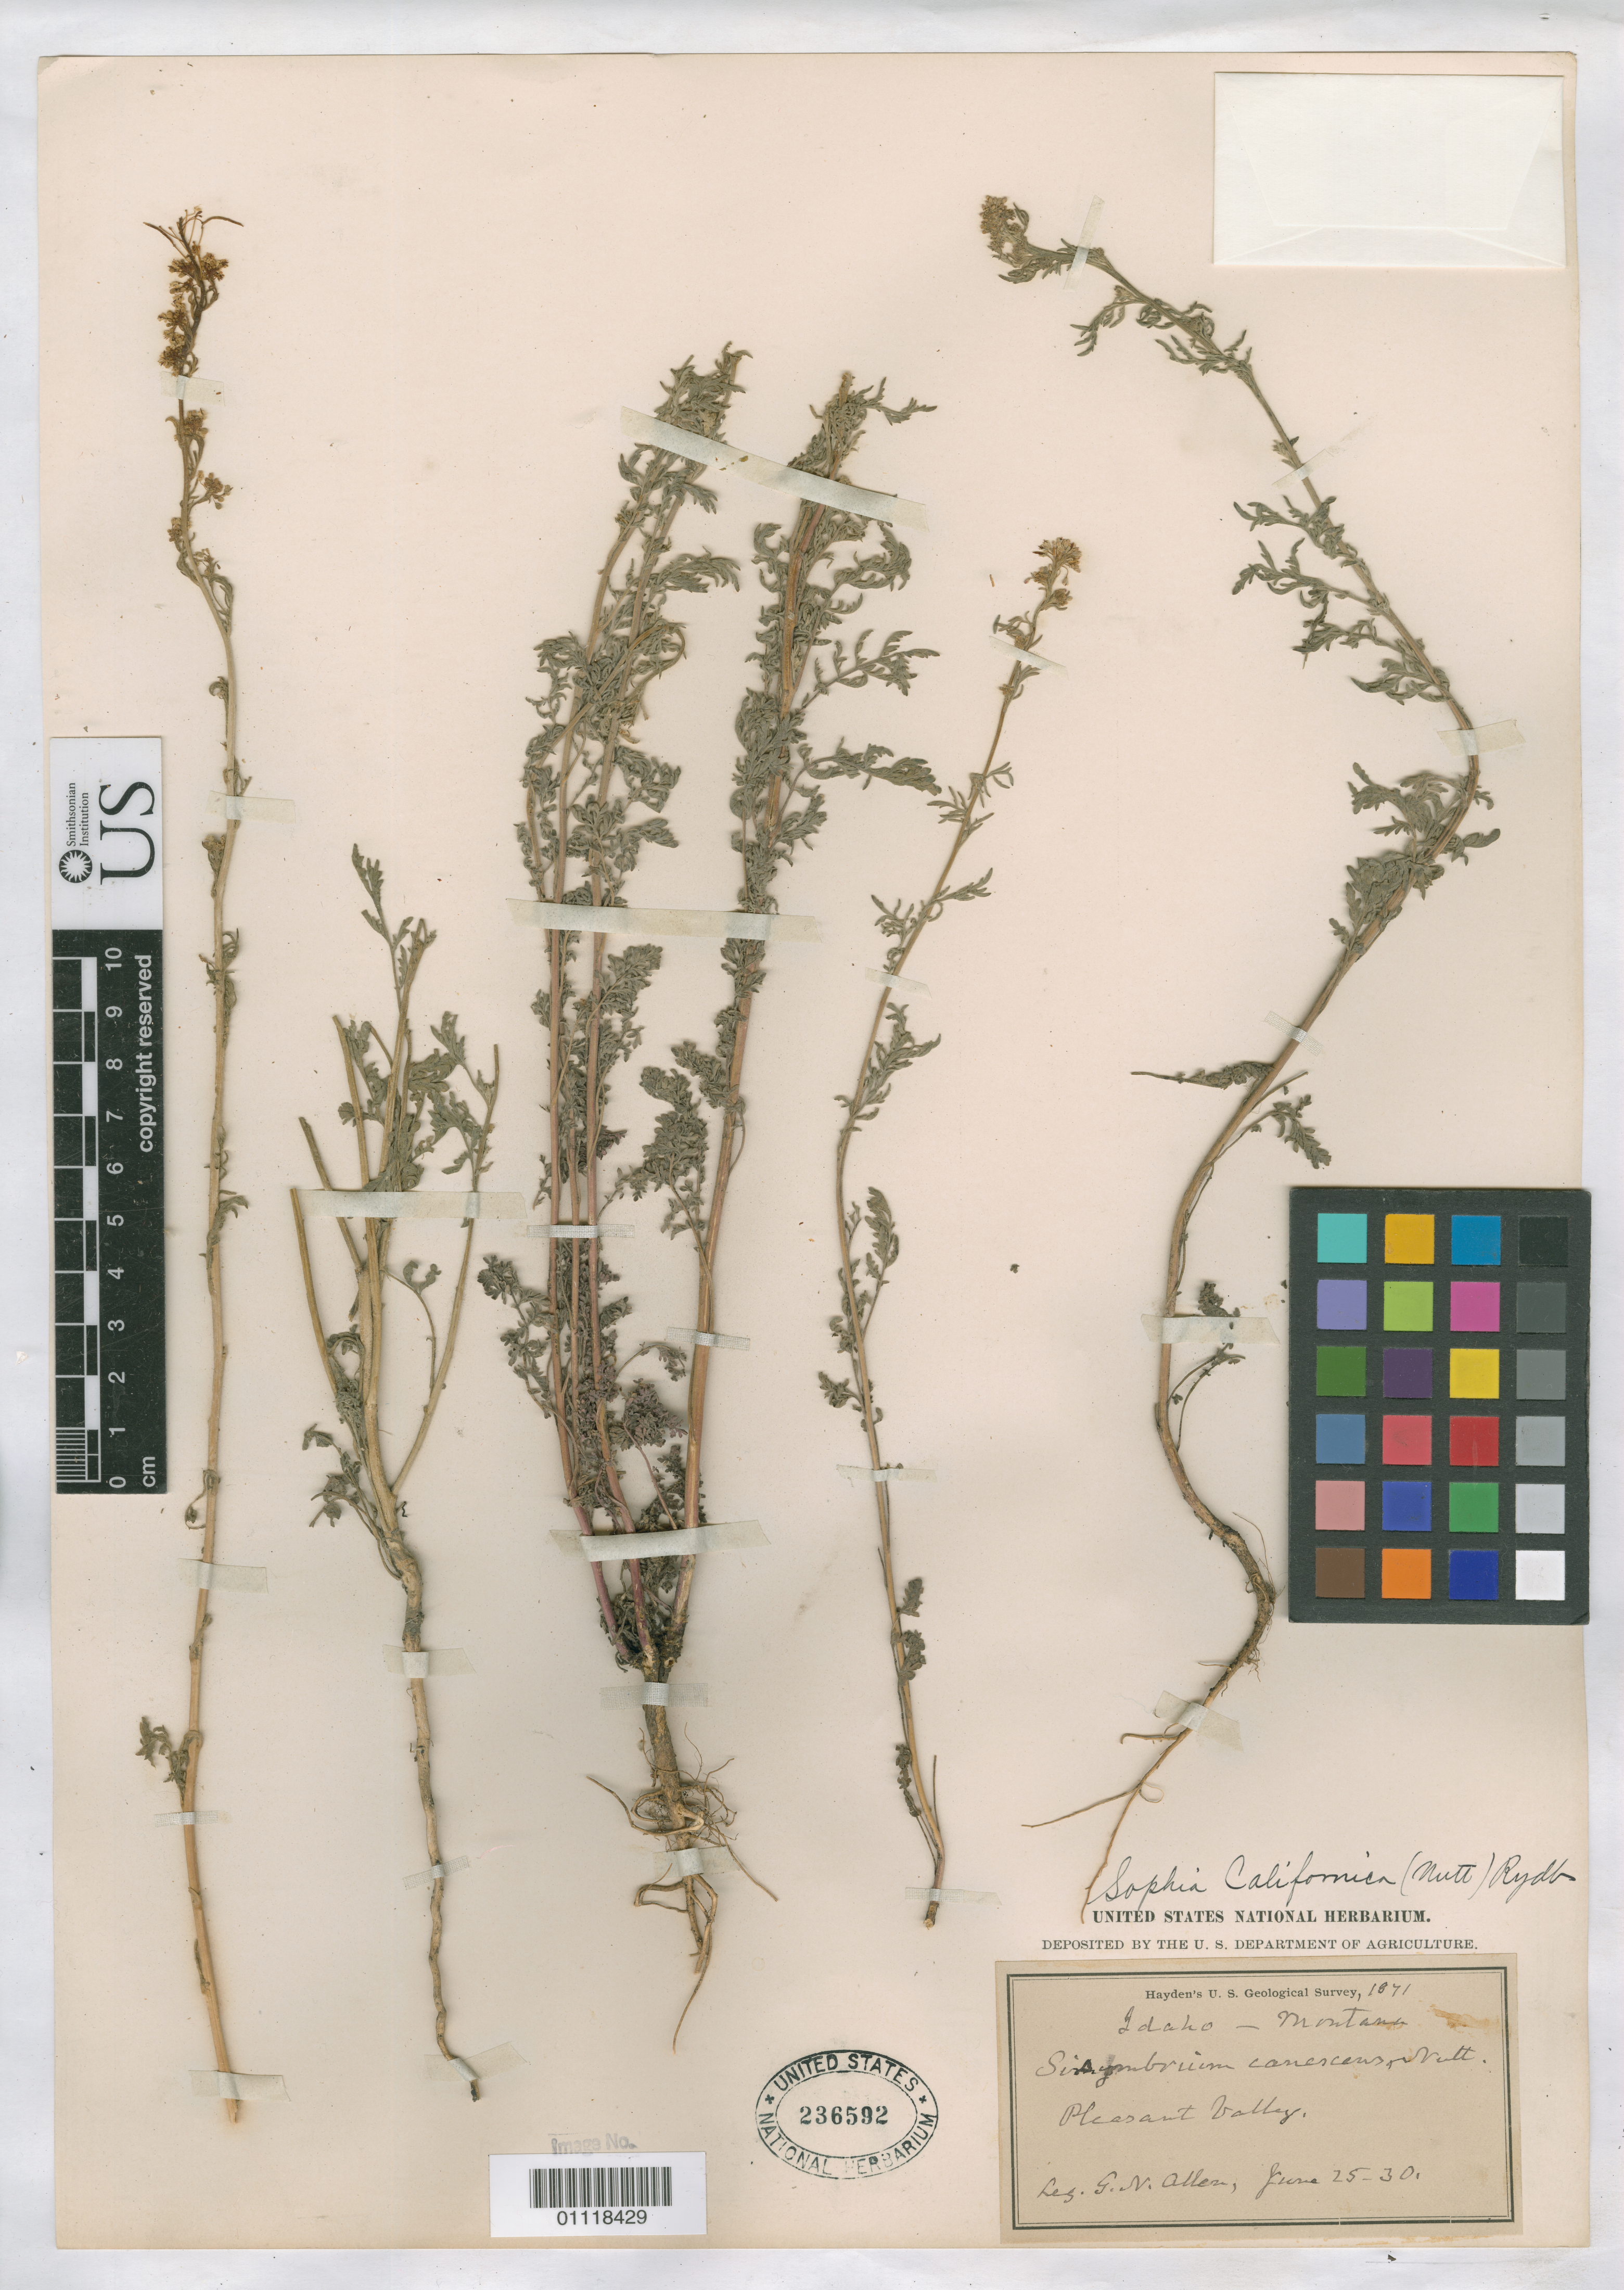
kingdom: Plantae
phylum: Tracheophyta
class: Magnoliopsida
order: Brassicales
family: Brassicaceae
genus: Descurainia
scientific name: Descurainia californica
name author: (A. Gray) O.E. Schulz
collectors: G. N. Allen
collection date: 1871-06-25/1871-06-30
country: United States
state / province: Idaho / Montana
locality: Pleasant Valley.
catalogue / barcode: US 236592